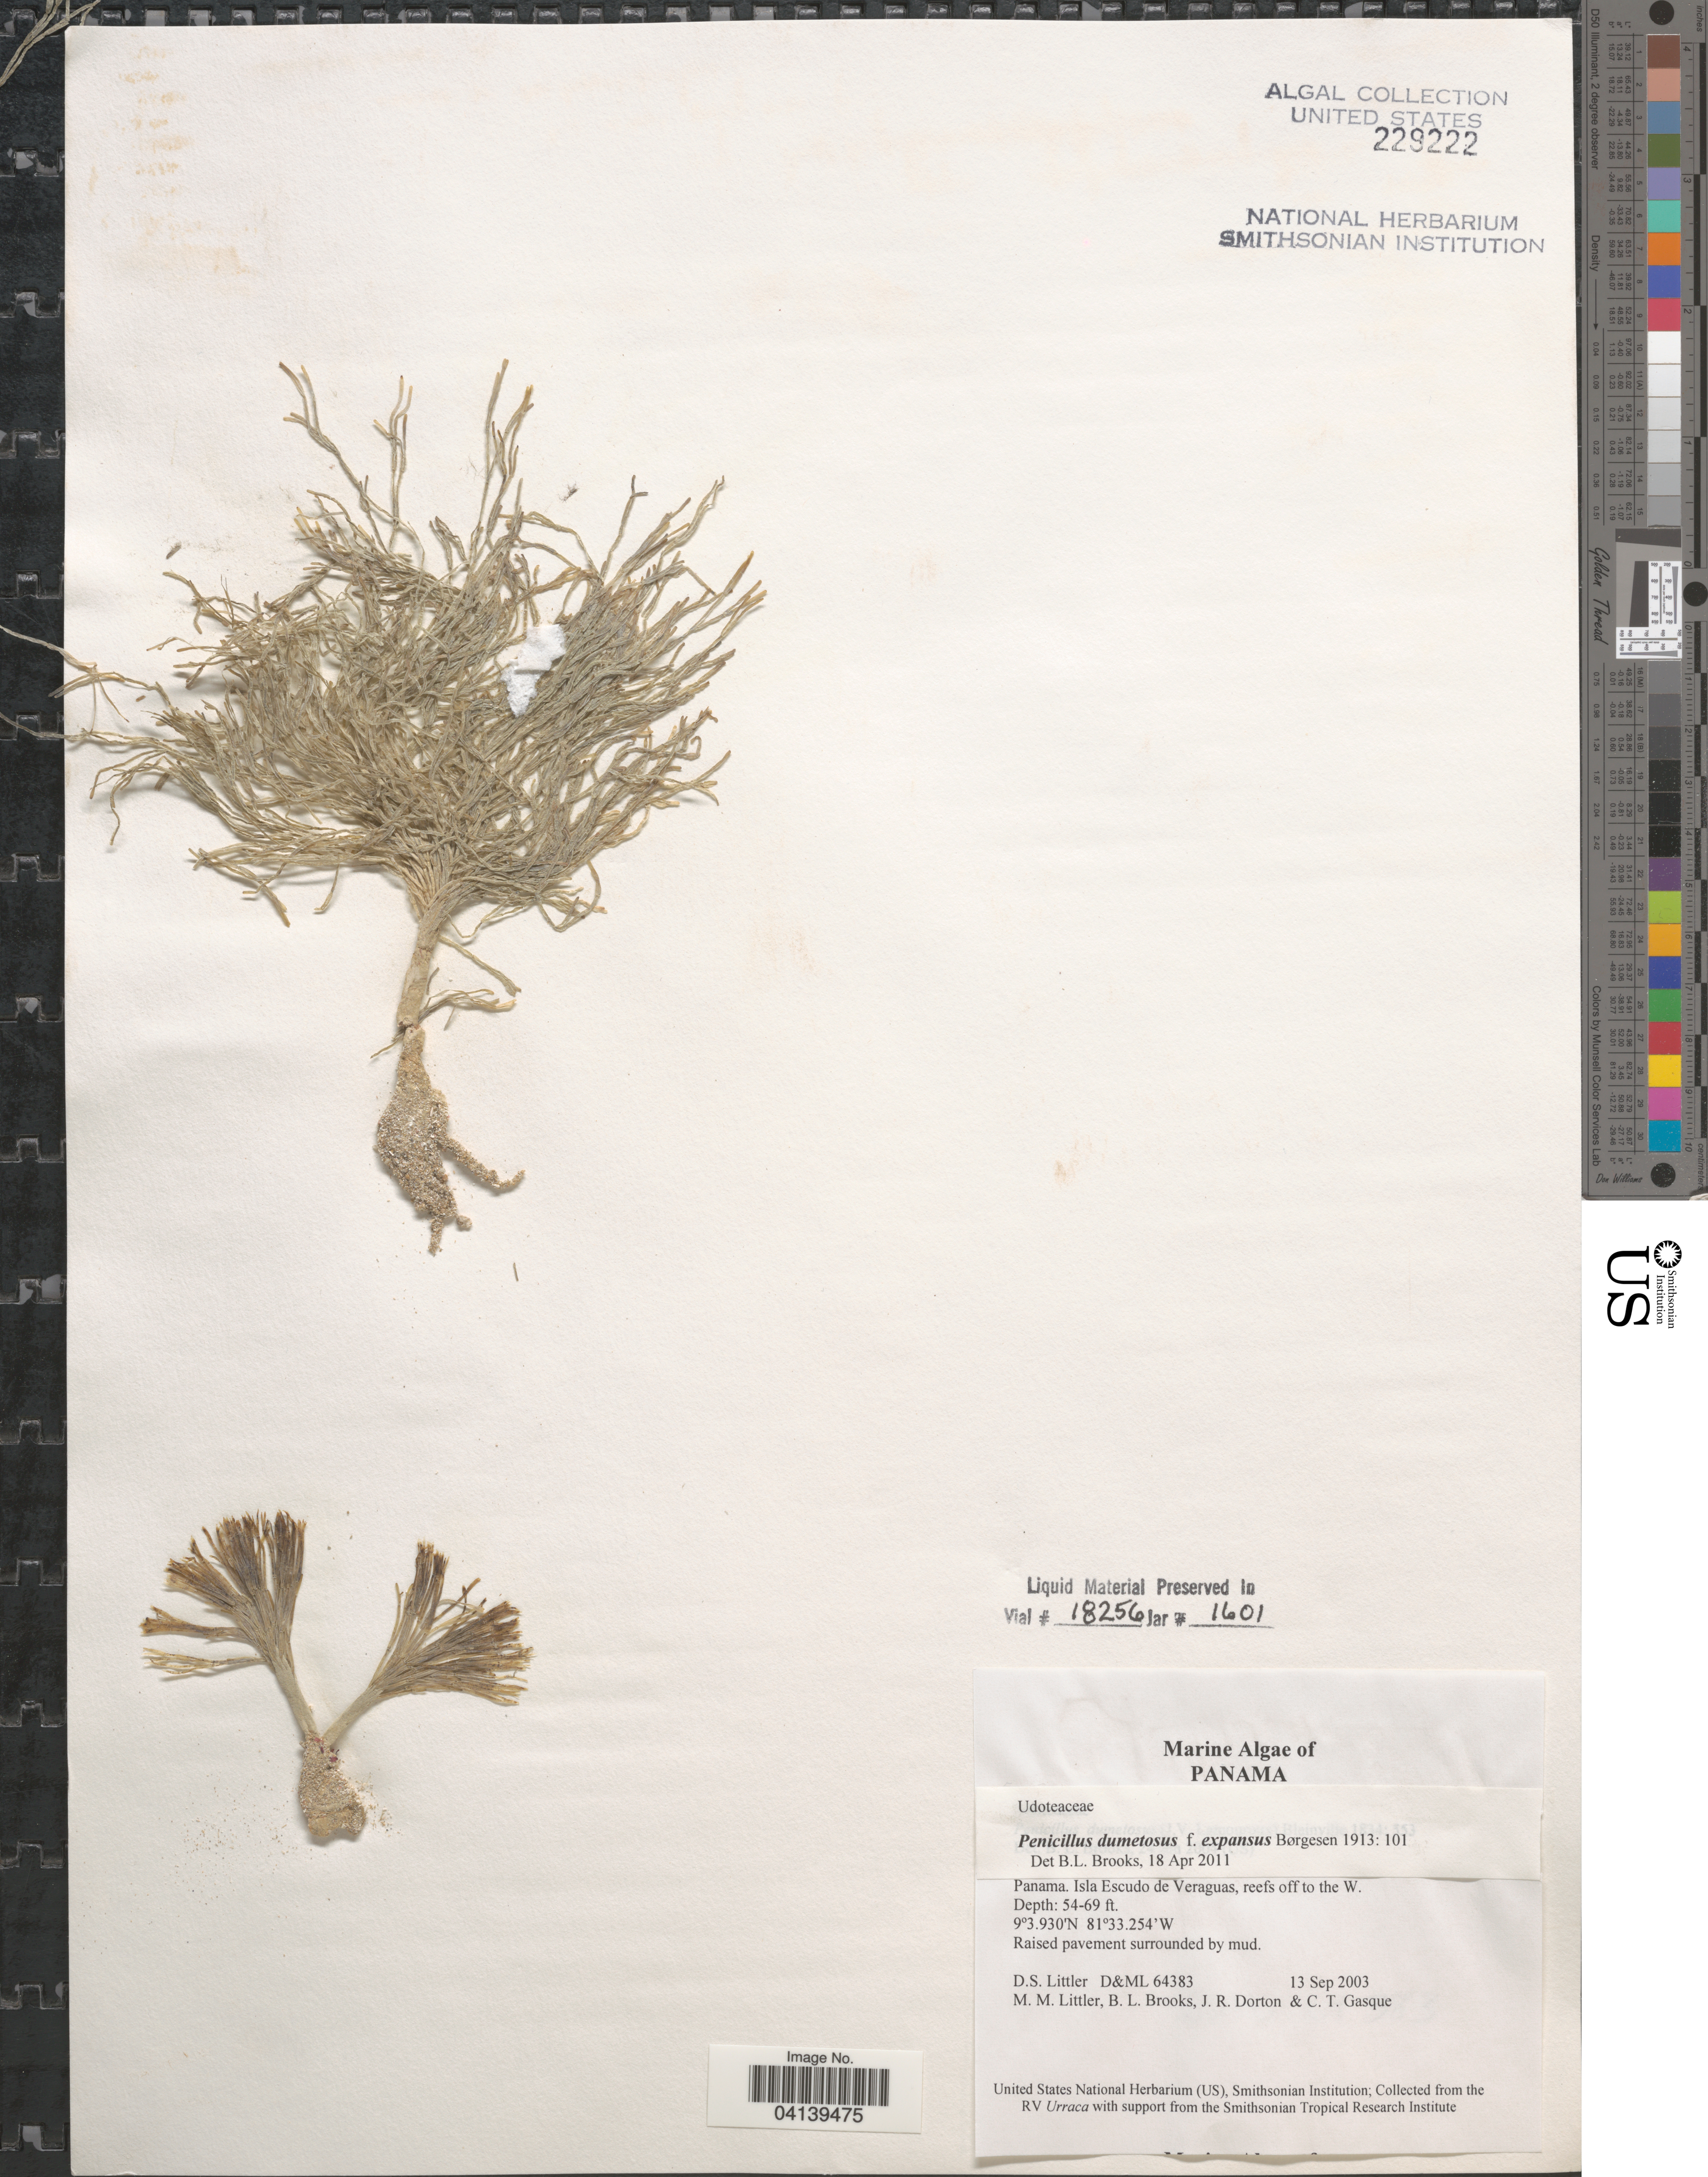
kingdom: Plantae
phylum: Chlorophyta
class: Ulvophyceae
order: Bryopsidales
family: Udoteaceae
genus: Penicillus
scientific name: Penicillus dumetosus f. expansus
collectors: D. S. Littler, B. Brooks, J. Dorton & C. Gasque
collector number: D&ML64383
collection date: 2003-09-13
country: Panama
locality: Isla Escudo de Veraguas, reefs off to the W.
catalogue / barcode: US 229222